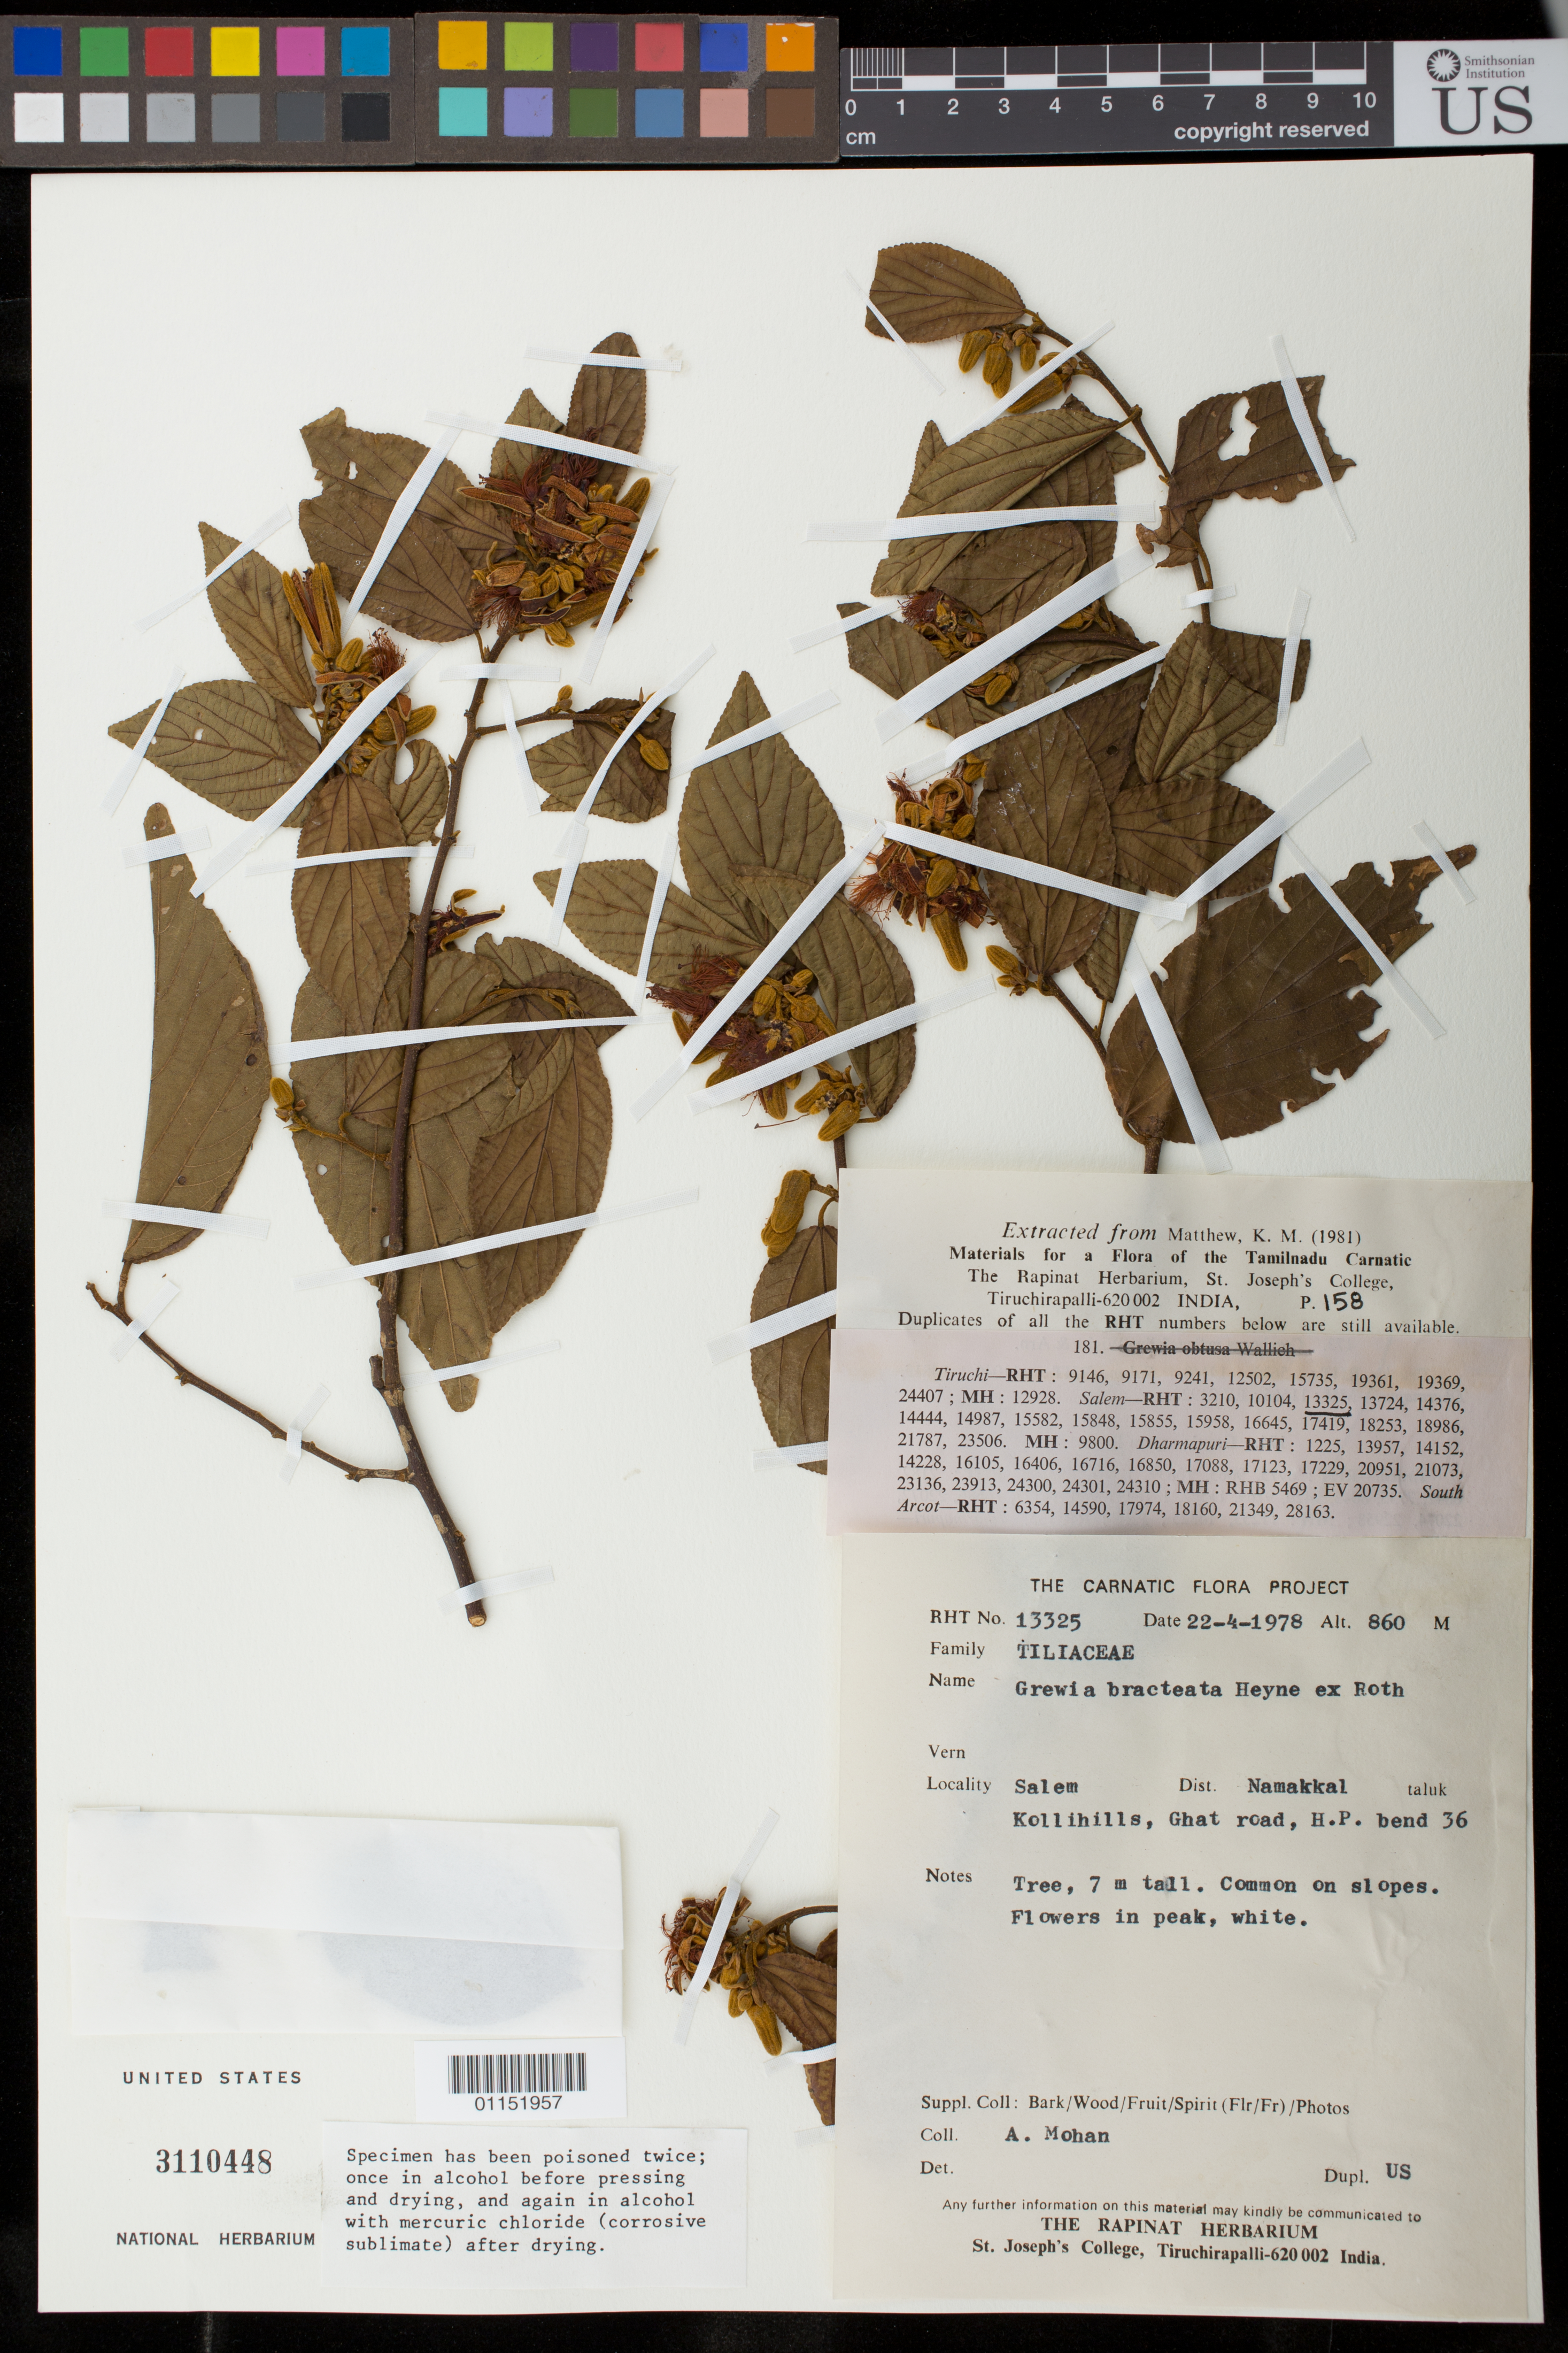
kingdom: Plantae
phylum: Tracheophyta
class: Magnoliopsida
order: Malvales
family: Malvaceae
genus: Grewia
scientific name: Grewia bracteata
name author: Roth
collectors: A. Mohan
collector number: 13325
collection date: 1978-04-22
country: India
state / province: Tamil Nadu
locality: Salem, Kollihills, Ghat road, H.P. bend 36. Namakkal.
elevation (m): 860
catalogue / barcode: US 3110448